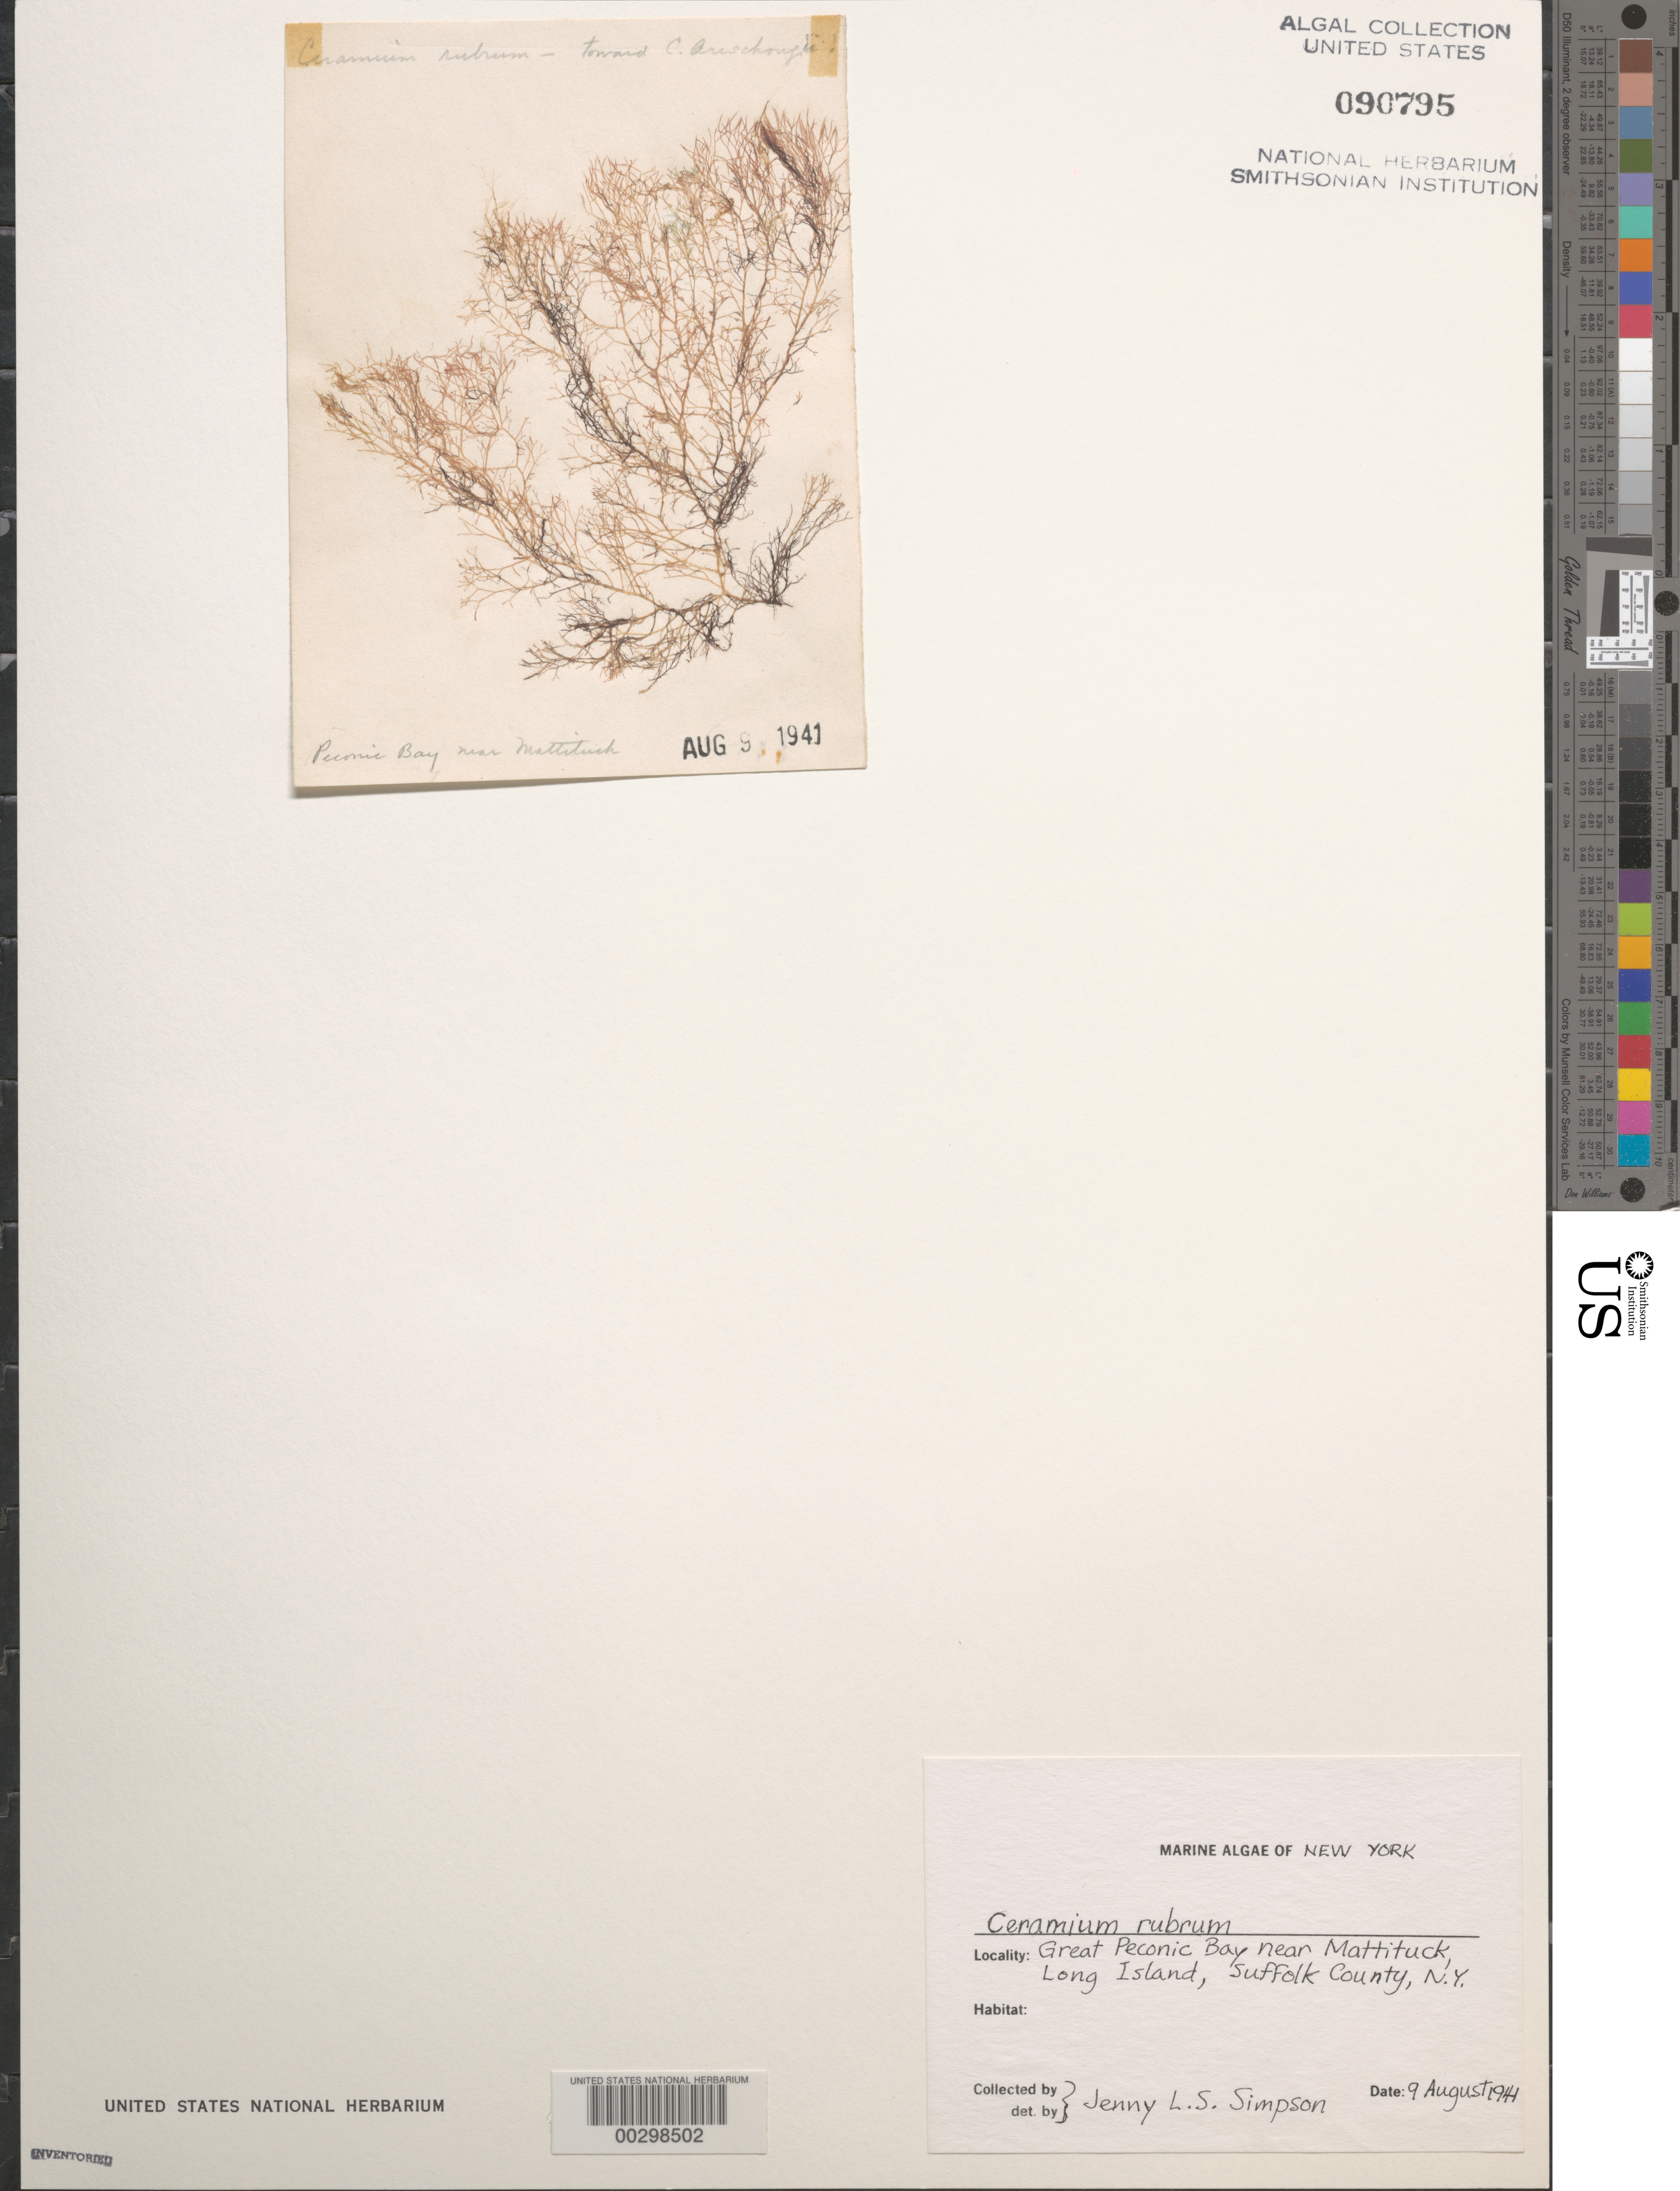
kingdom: Plantae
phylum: Rhodophyta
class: Florideophyceae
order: Ceramiales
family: Ceramiaceae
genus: Ceramium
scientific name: Ceramium rubrum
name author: C. Agardh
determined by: Simpson, J. L. S.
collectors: J. Simpson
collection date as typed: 09 Aug 1941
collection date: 1941-08-09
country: United States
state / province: New York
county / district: Suffolk County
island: Long Island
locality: Great Peconic Bay near Mattituck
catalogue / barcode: US 90795